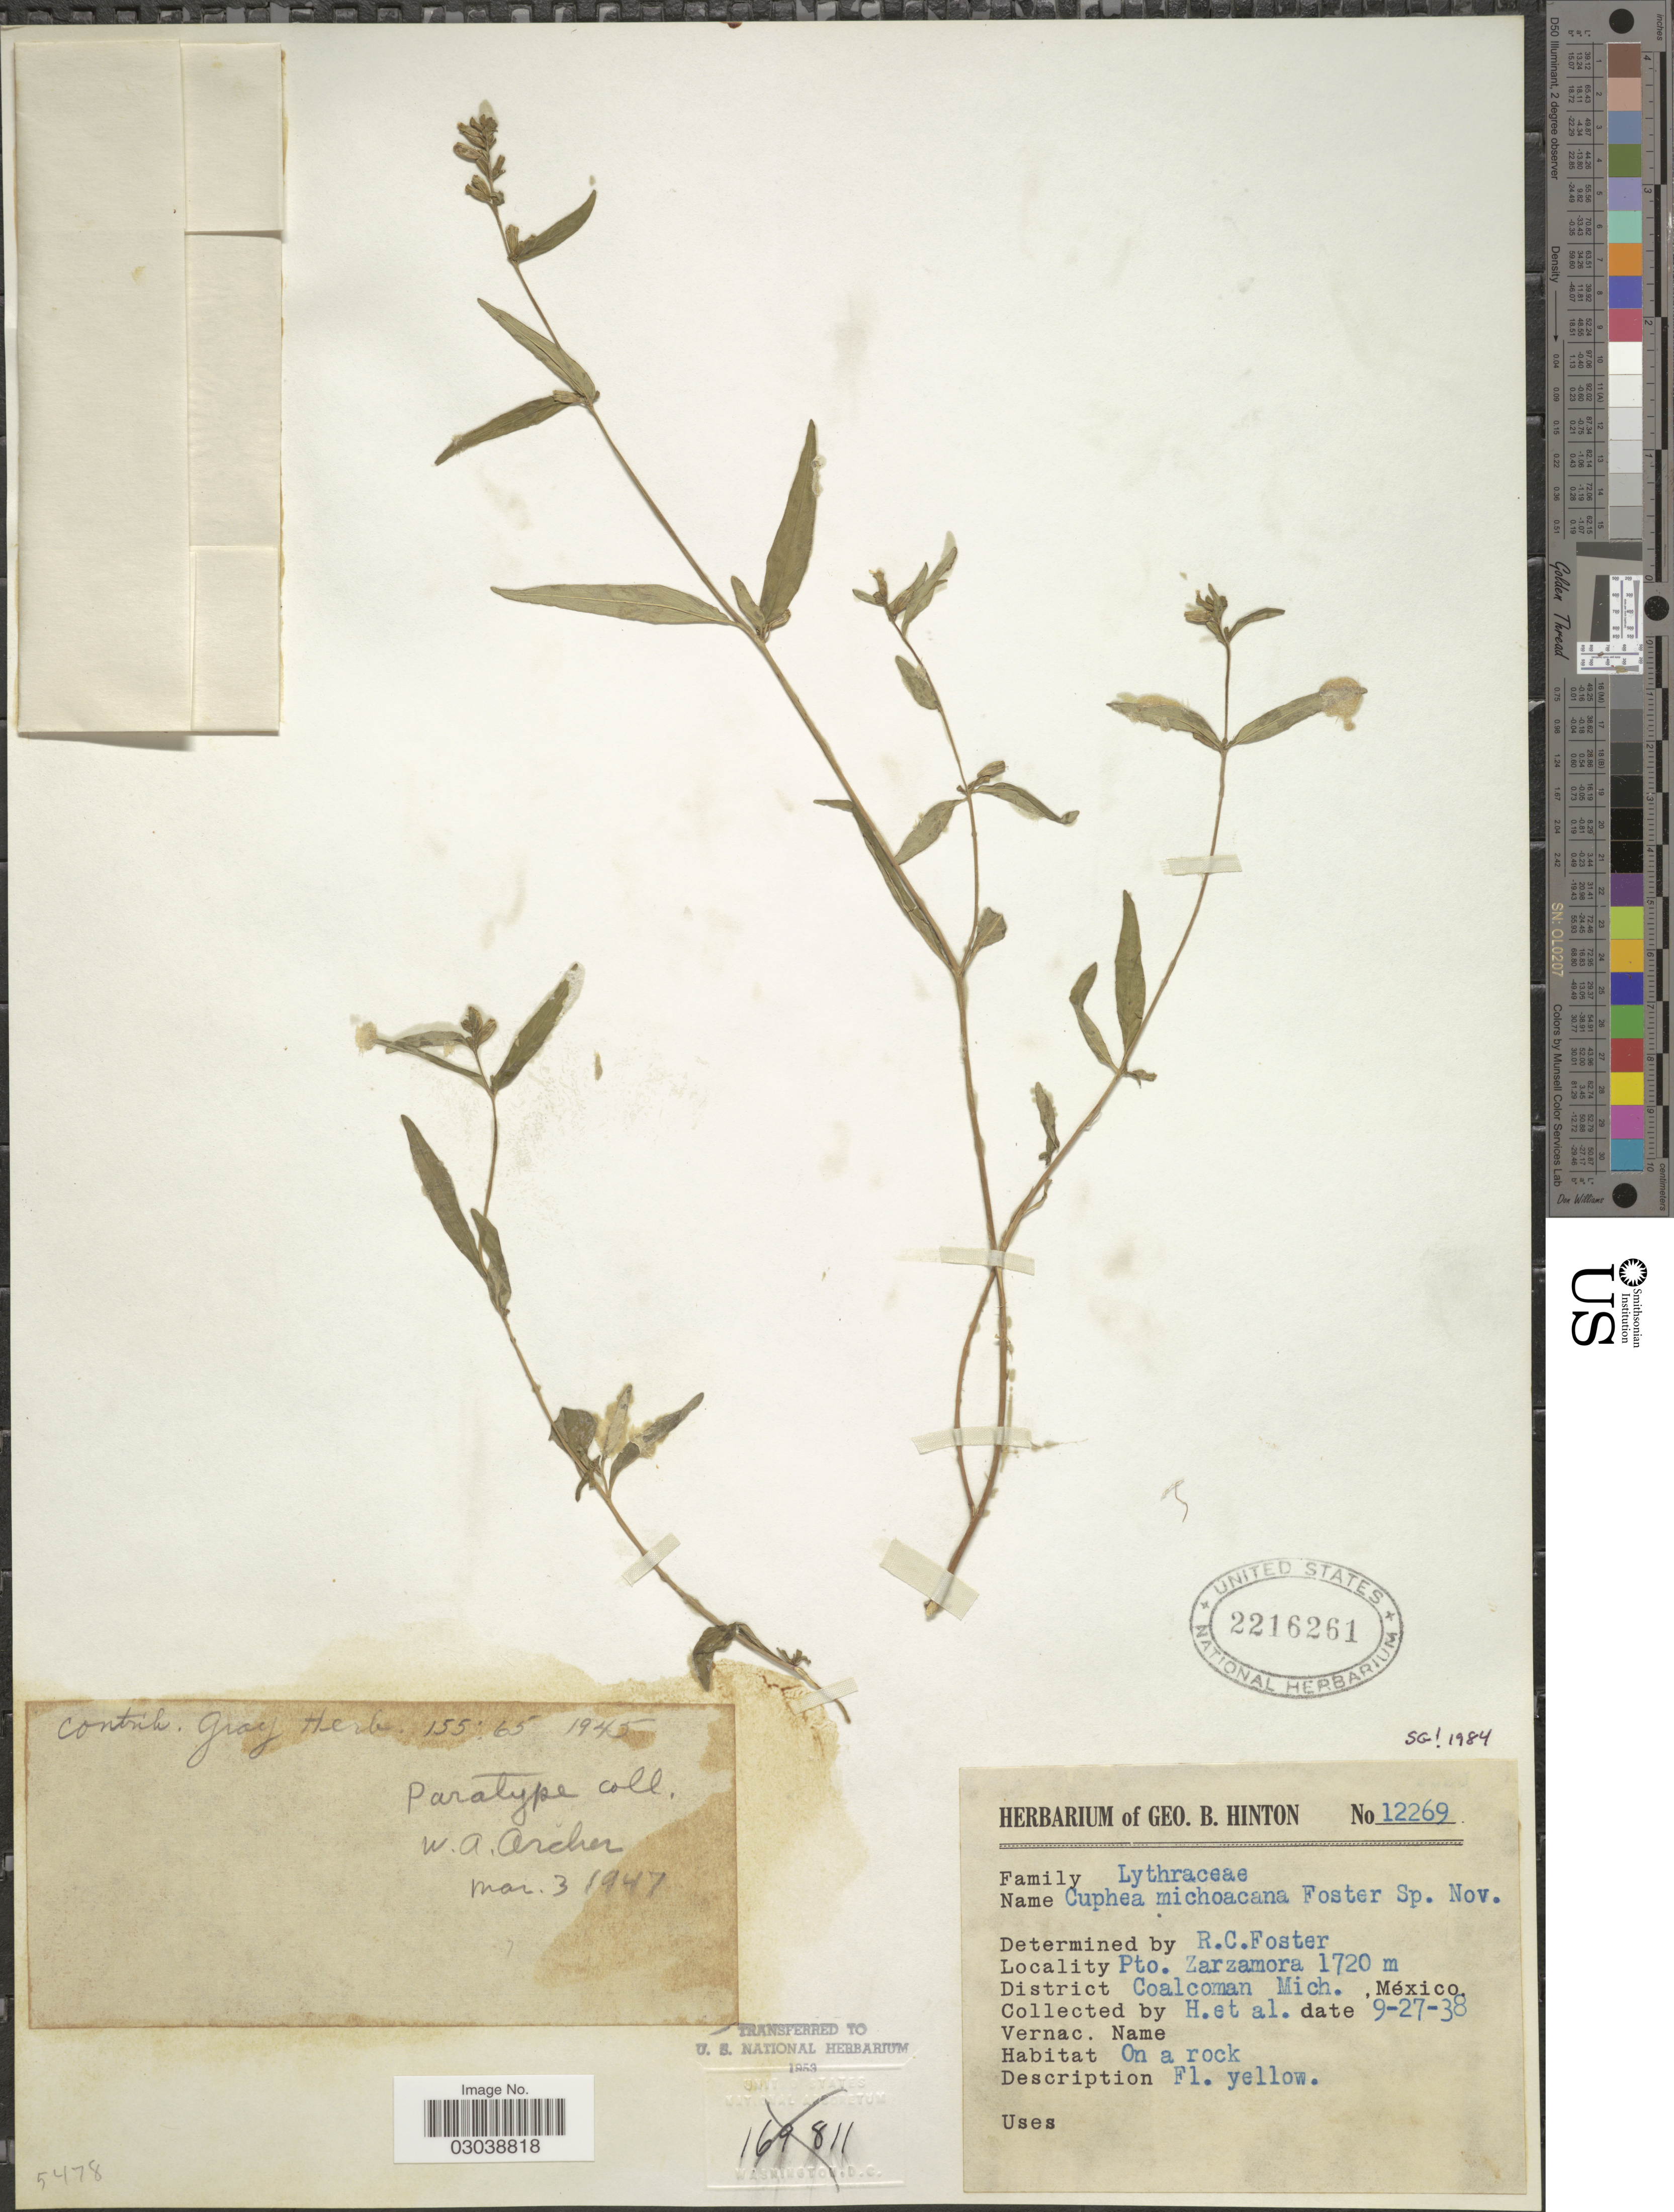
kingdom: Plantae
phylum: Tracheophyta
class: Magnoliopsida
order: Myrtales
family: Lythraceae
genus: Cuphea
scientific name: Cuphea michoacana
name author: R.C. Foster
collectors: G. B. Hinton & et al.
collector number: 12269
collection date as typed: Transcribed d/m/y: 27/9/38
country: Mexico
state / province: Michoacán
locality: Pto. Zarzamora, District Coalcoman.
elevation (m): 1720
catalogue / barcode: US 2216261